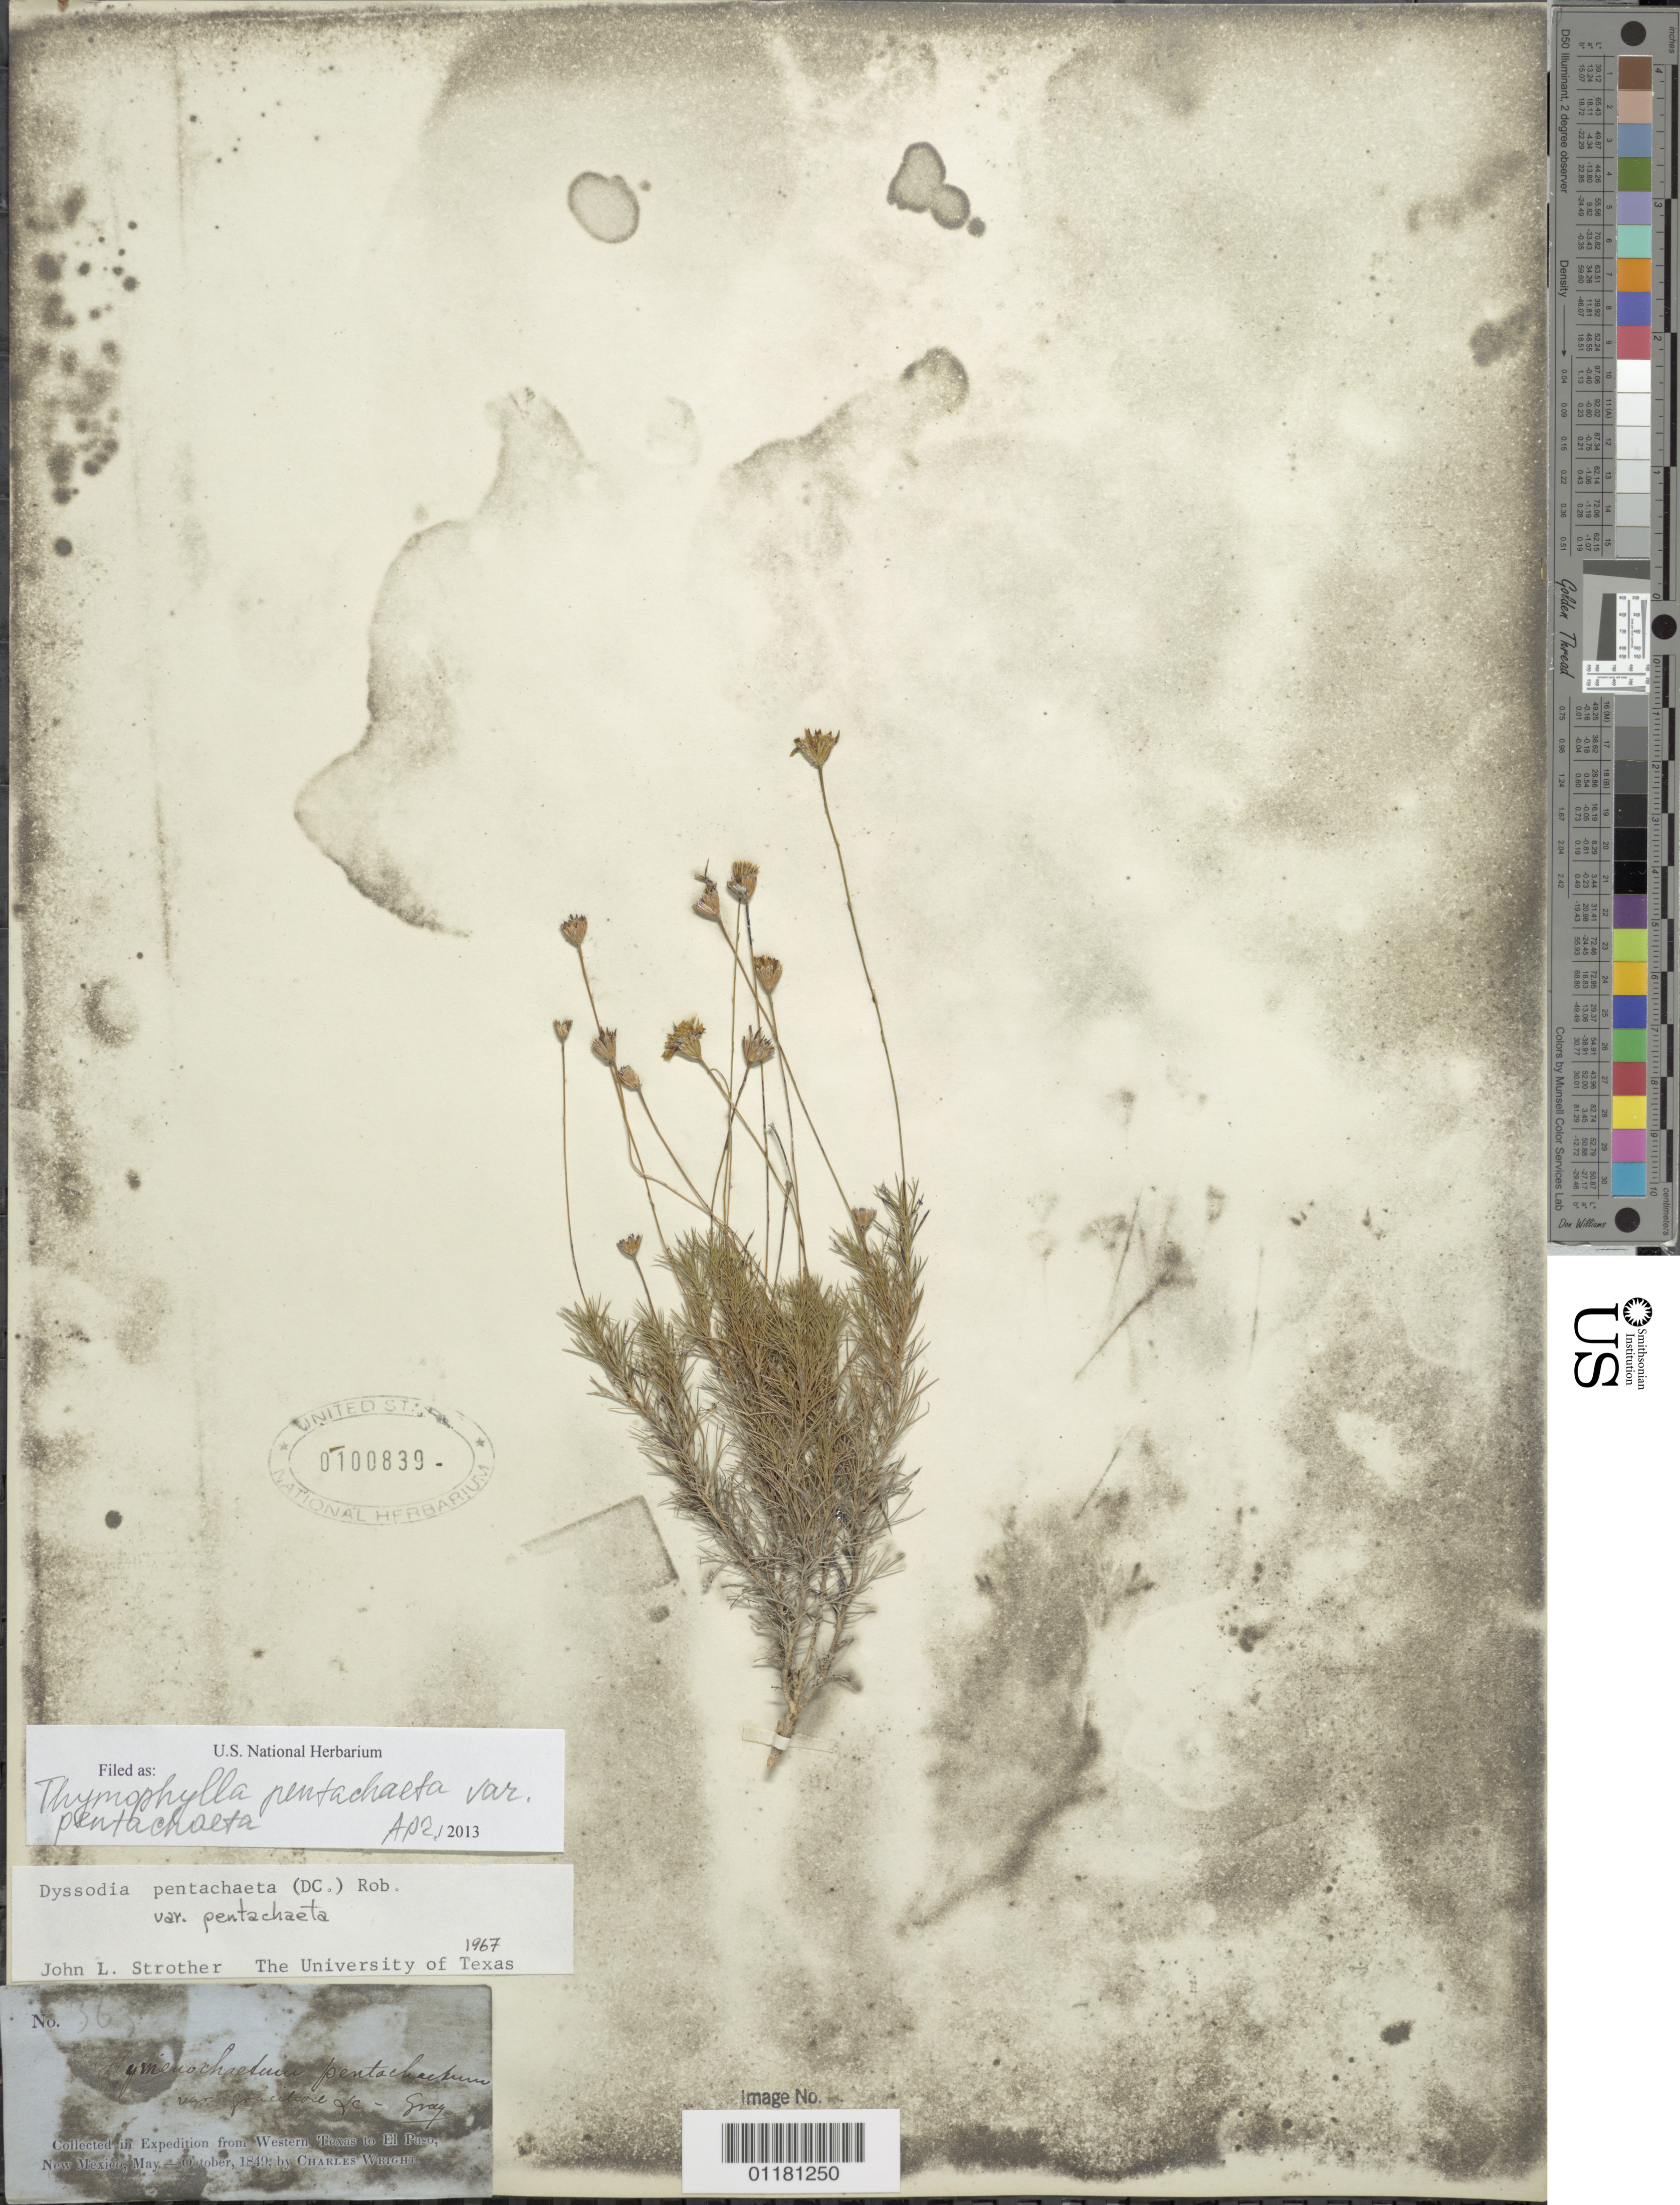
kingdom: Plantae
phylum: Tracheophyta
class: Magnoliopsida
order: Asterales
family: Asteraceae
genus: Thymophylla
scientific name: Thymophylla pentachaeta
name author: (DC.) Small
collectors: C. Wright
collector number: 363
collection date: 1849-05/1849-10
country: United States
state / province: New Mexico / Texas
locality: from Western Texas to El Paso, New Mexico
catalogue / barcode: US 100839